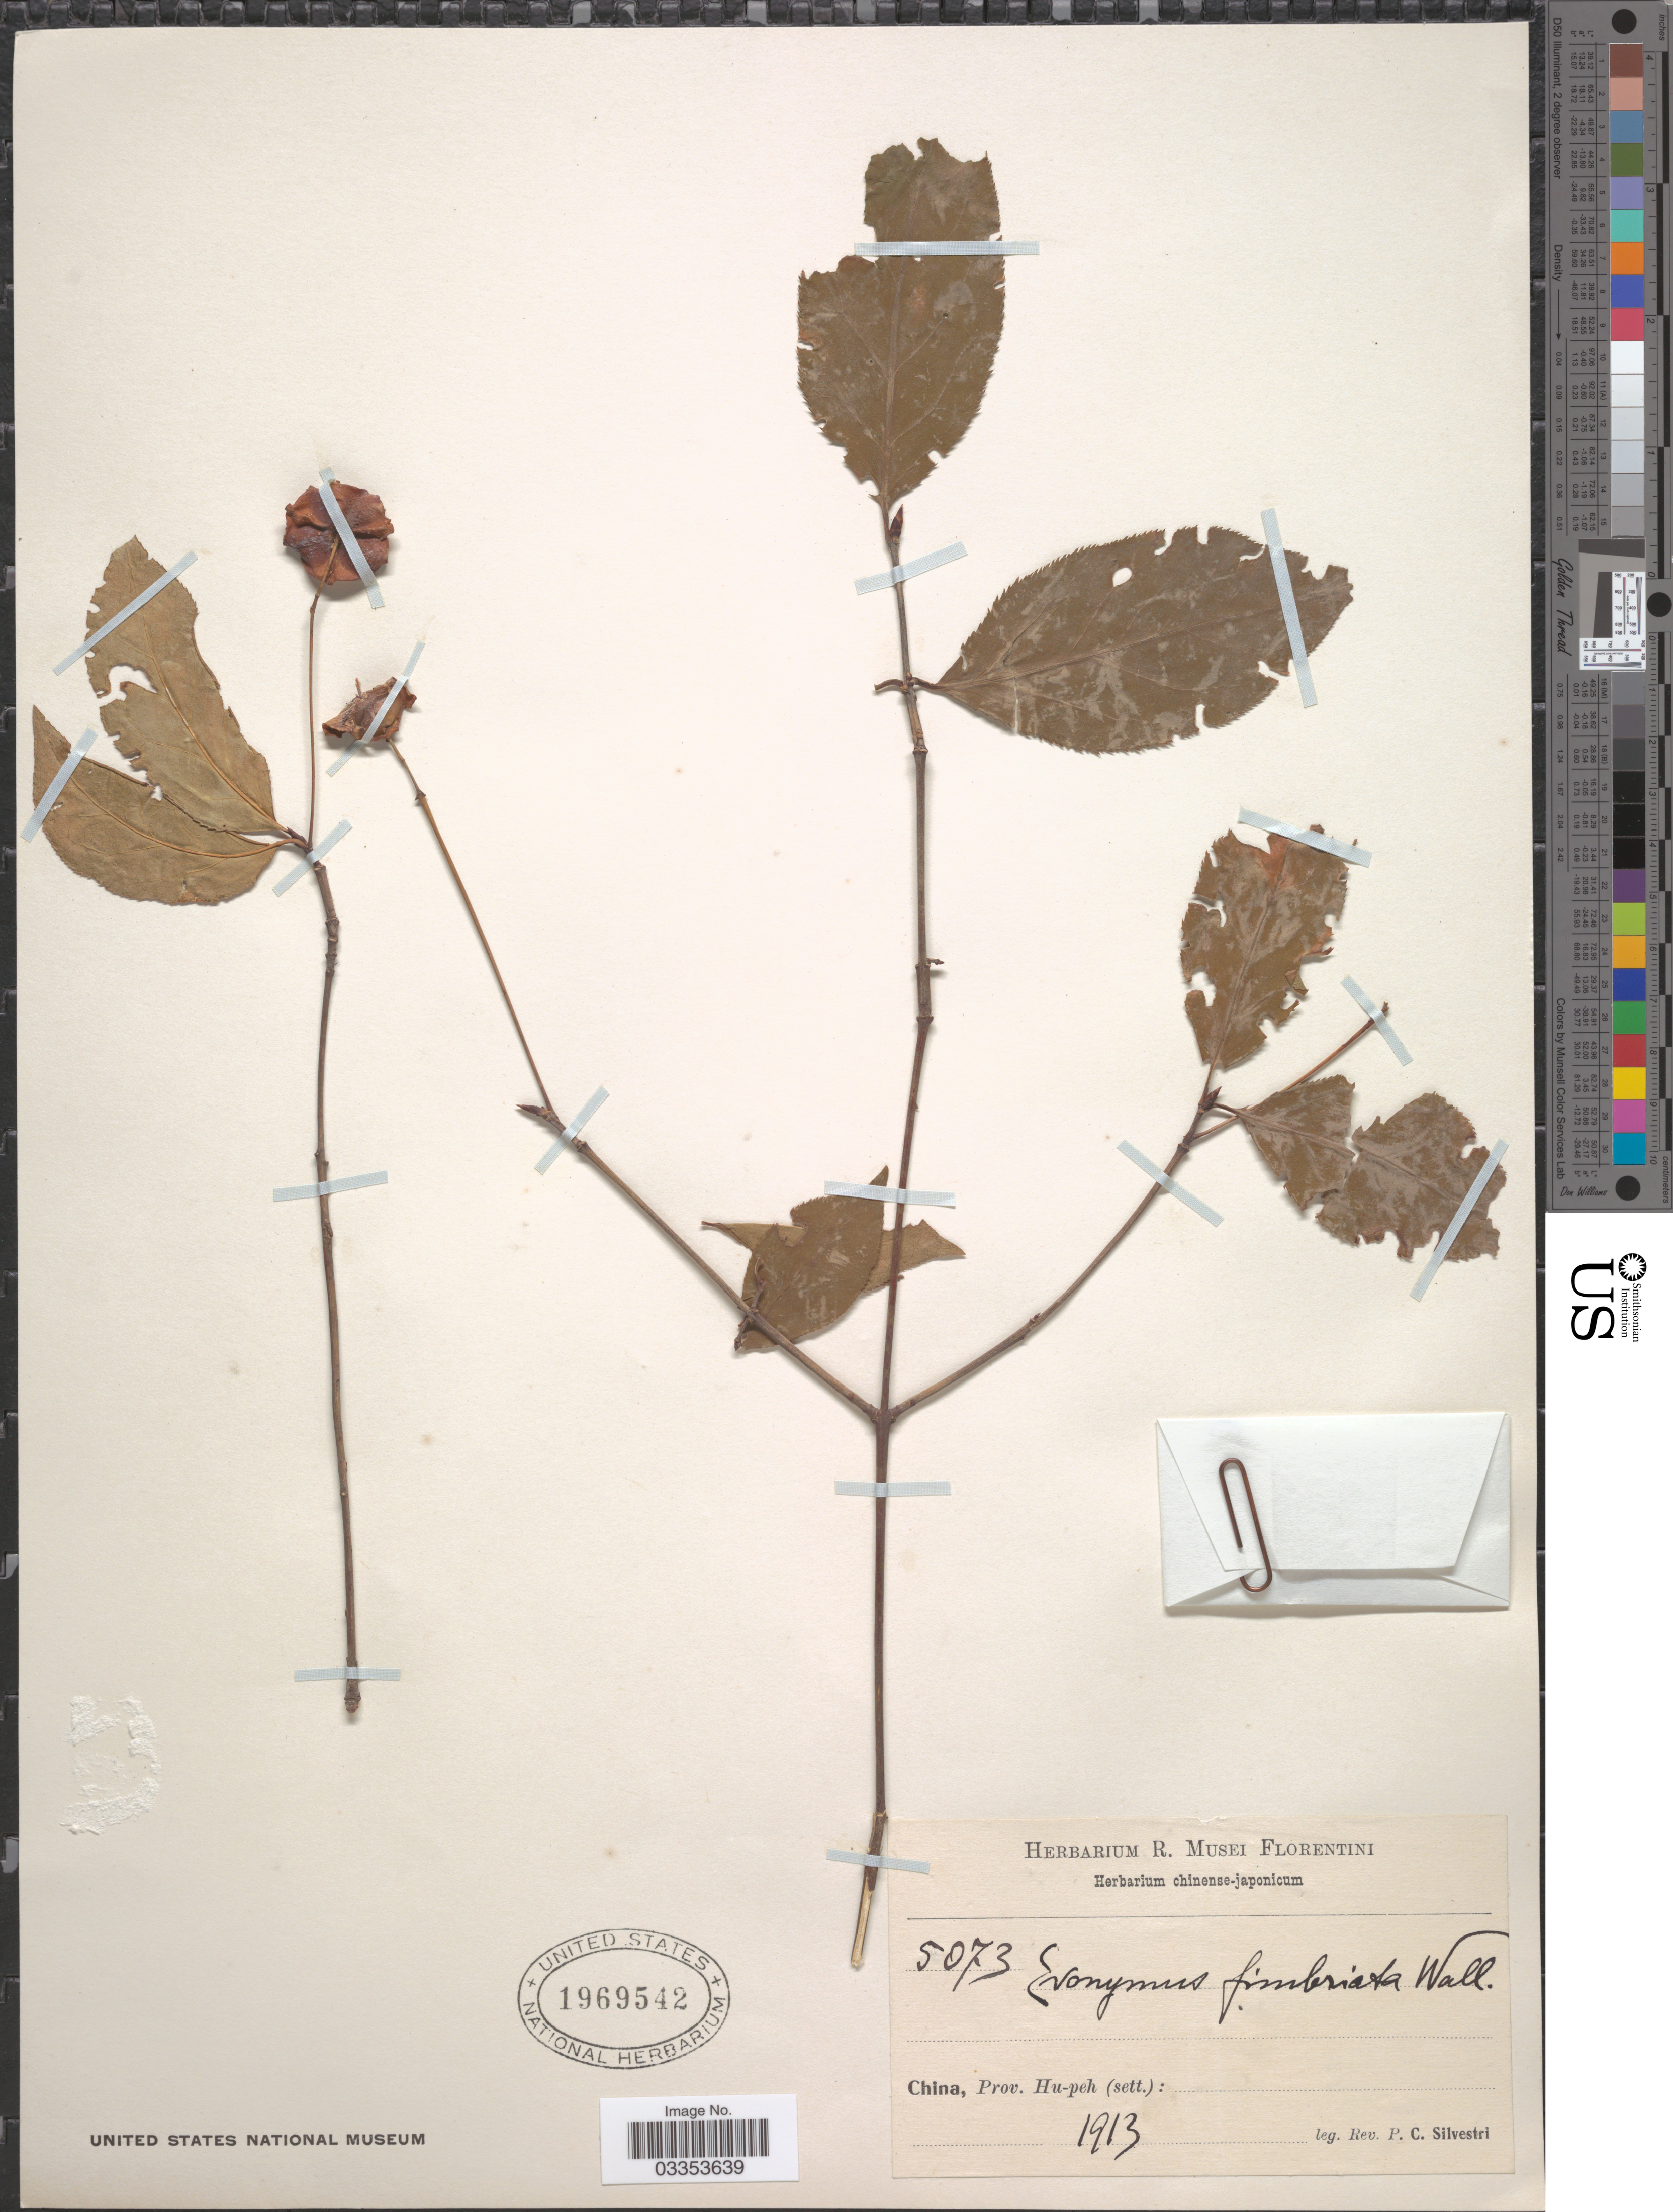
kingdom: Plantae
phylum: Tracheophyta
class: Magnoliopsida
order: Celastrales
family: Celastraceae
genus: Euonymus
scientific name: Euonymus sp.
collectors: P. Silvestri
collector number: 5073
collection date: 1913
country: China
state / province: Hubei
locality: Prov. Hu-peh (sett.).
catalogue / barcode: US 1969542